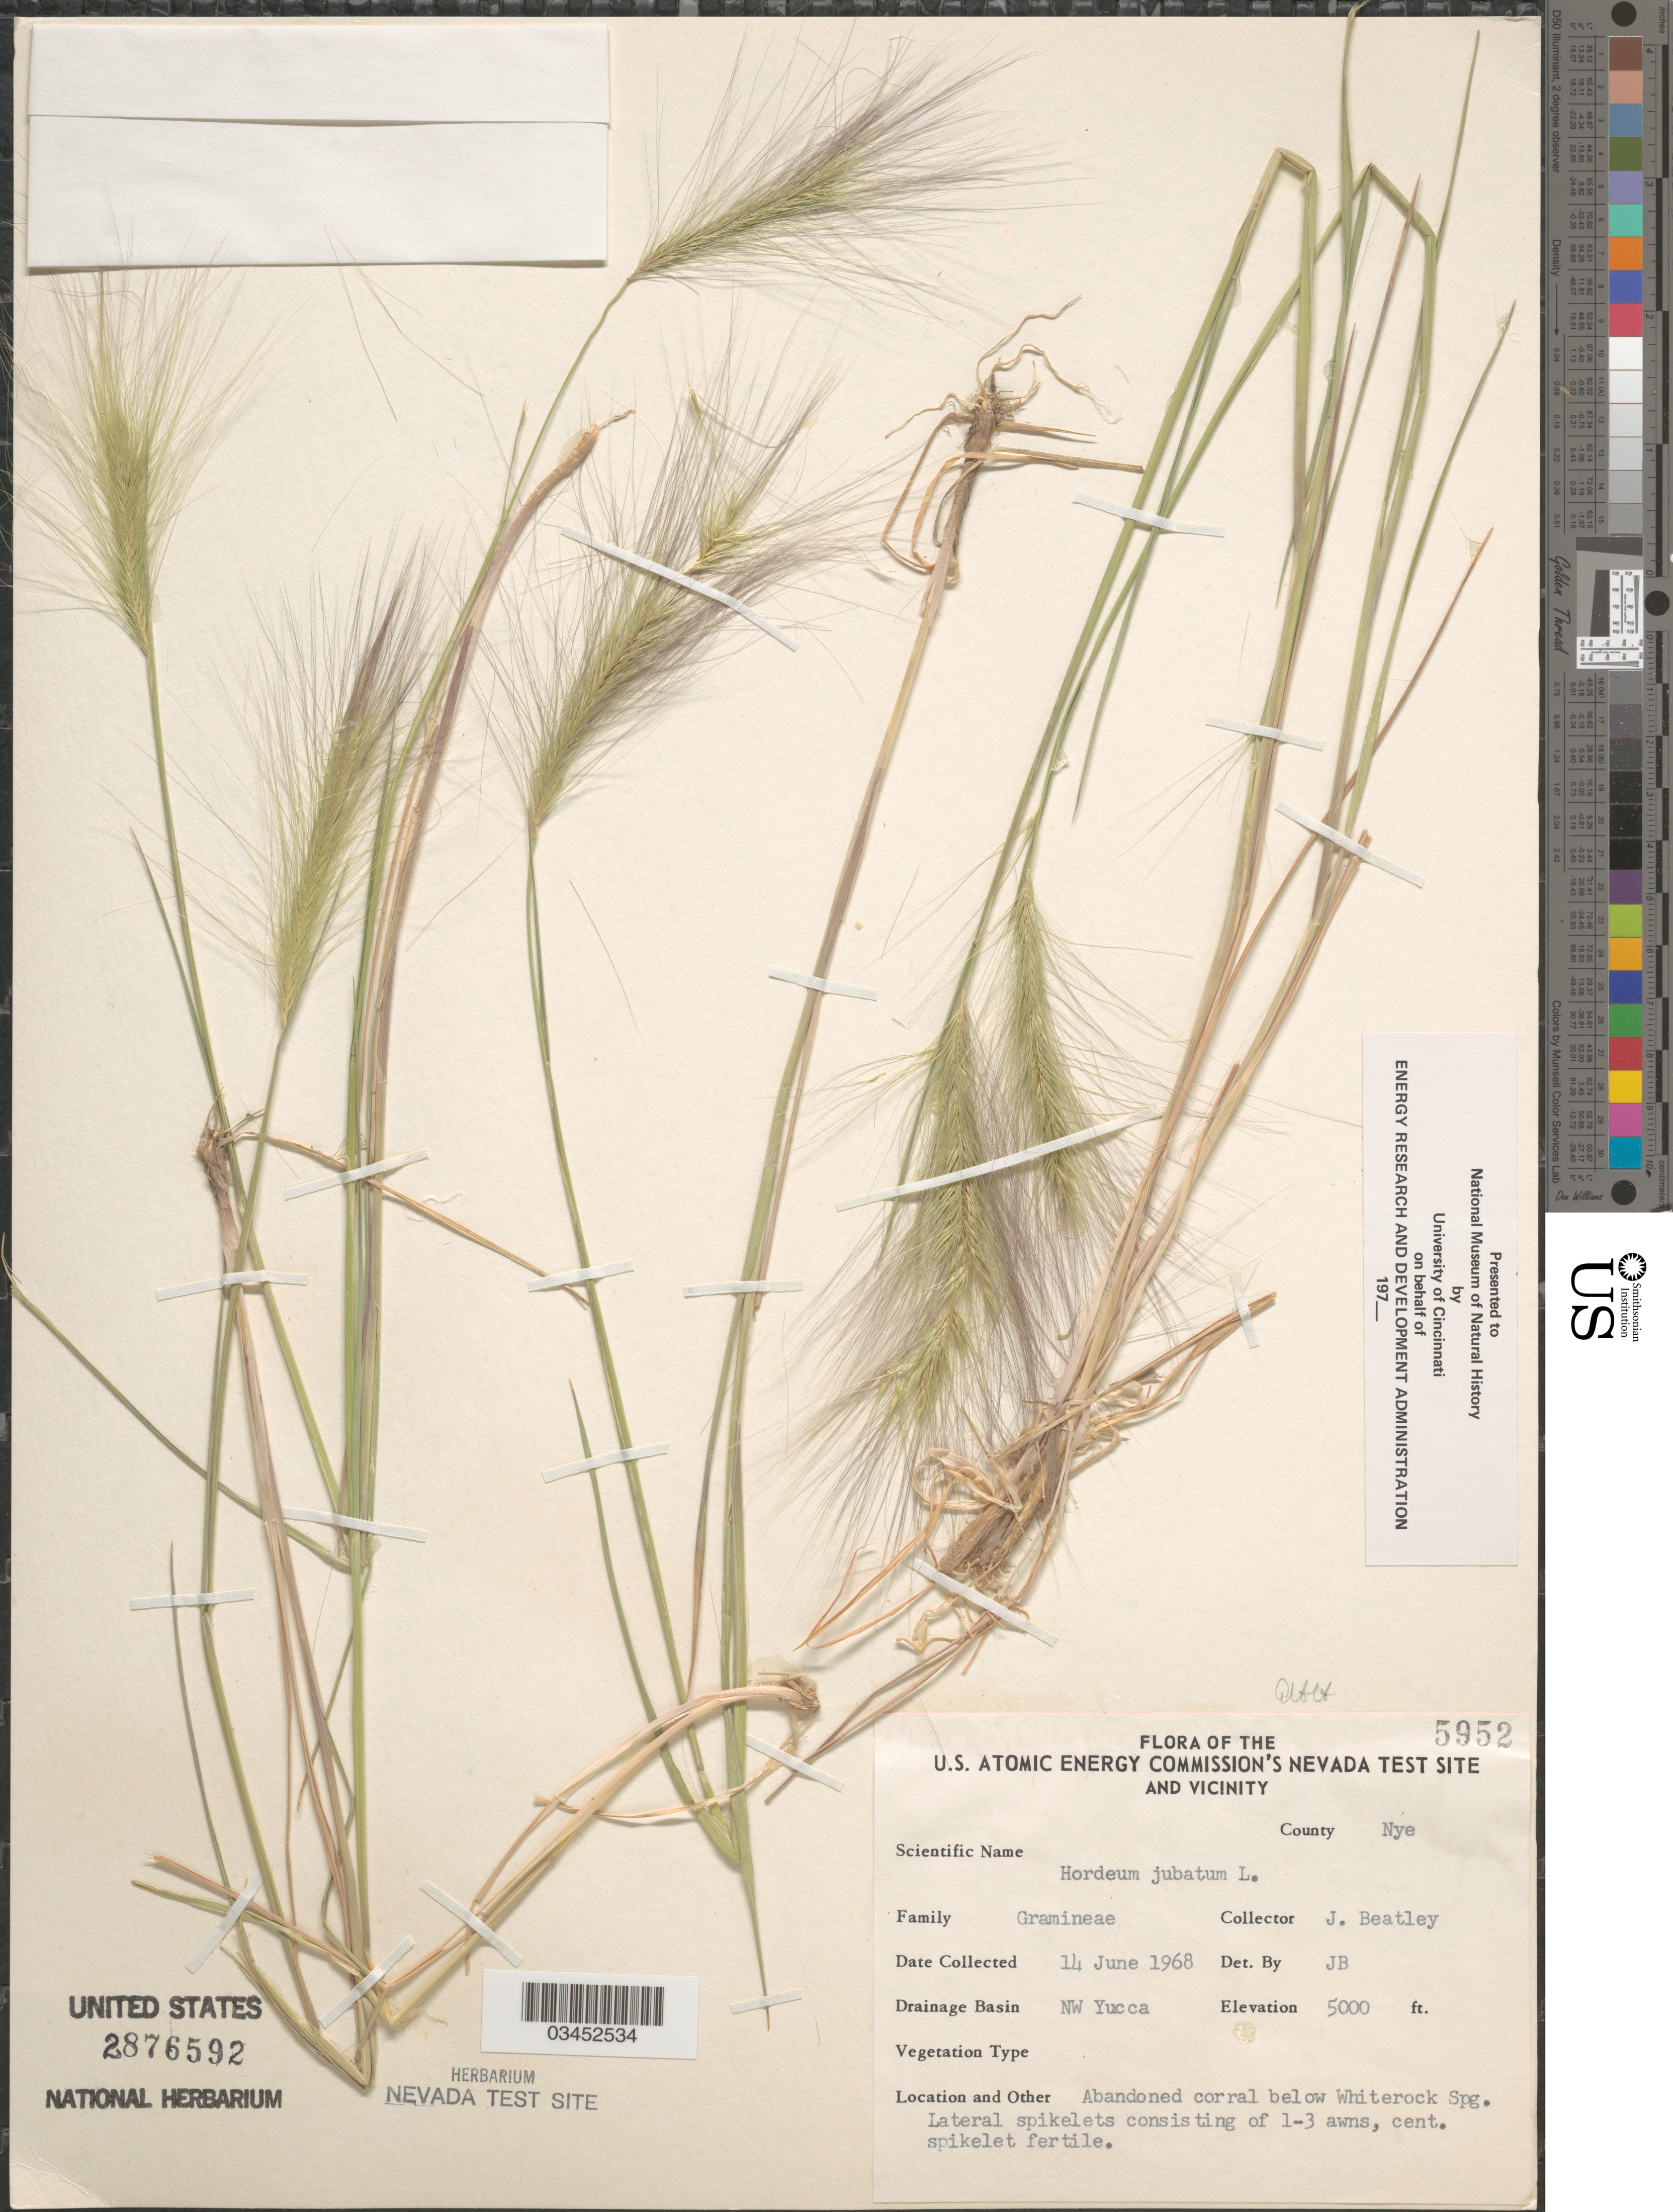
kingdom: Plantae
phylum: Tracheophyta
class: Liliopsida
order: Poales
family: Poaceae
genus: Hordeum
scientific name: Hordeum jubatum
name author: L.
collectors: J. C. Beatley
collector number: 5952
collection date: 1968-06-14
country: United States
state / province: Nevada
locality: U.S. Atomic Energy Commission's Nevada Test Site and Vicinity. County Nye. Drainage Basin NW Yucca. Abandoned corral below Whiterock Spg. Lateral spikelets consisting of 1-3 awns, cent. spikelet fertile.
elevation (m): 1524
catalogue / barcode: US 2876592